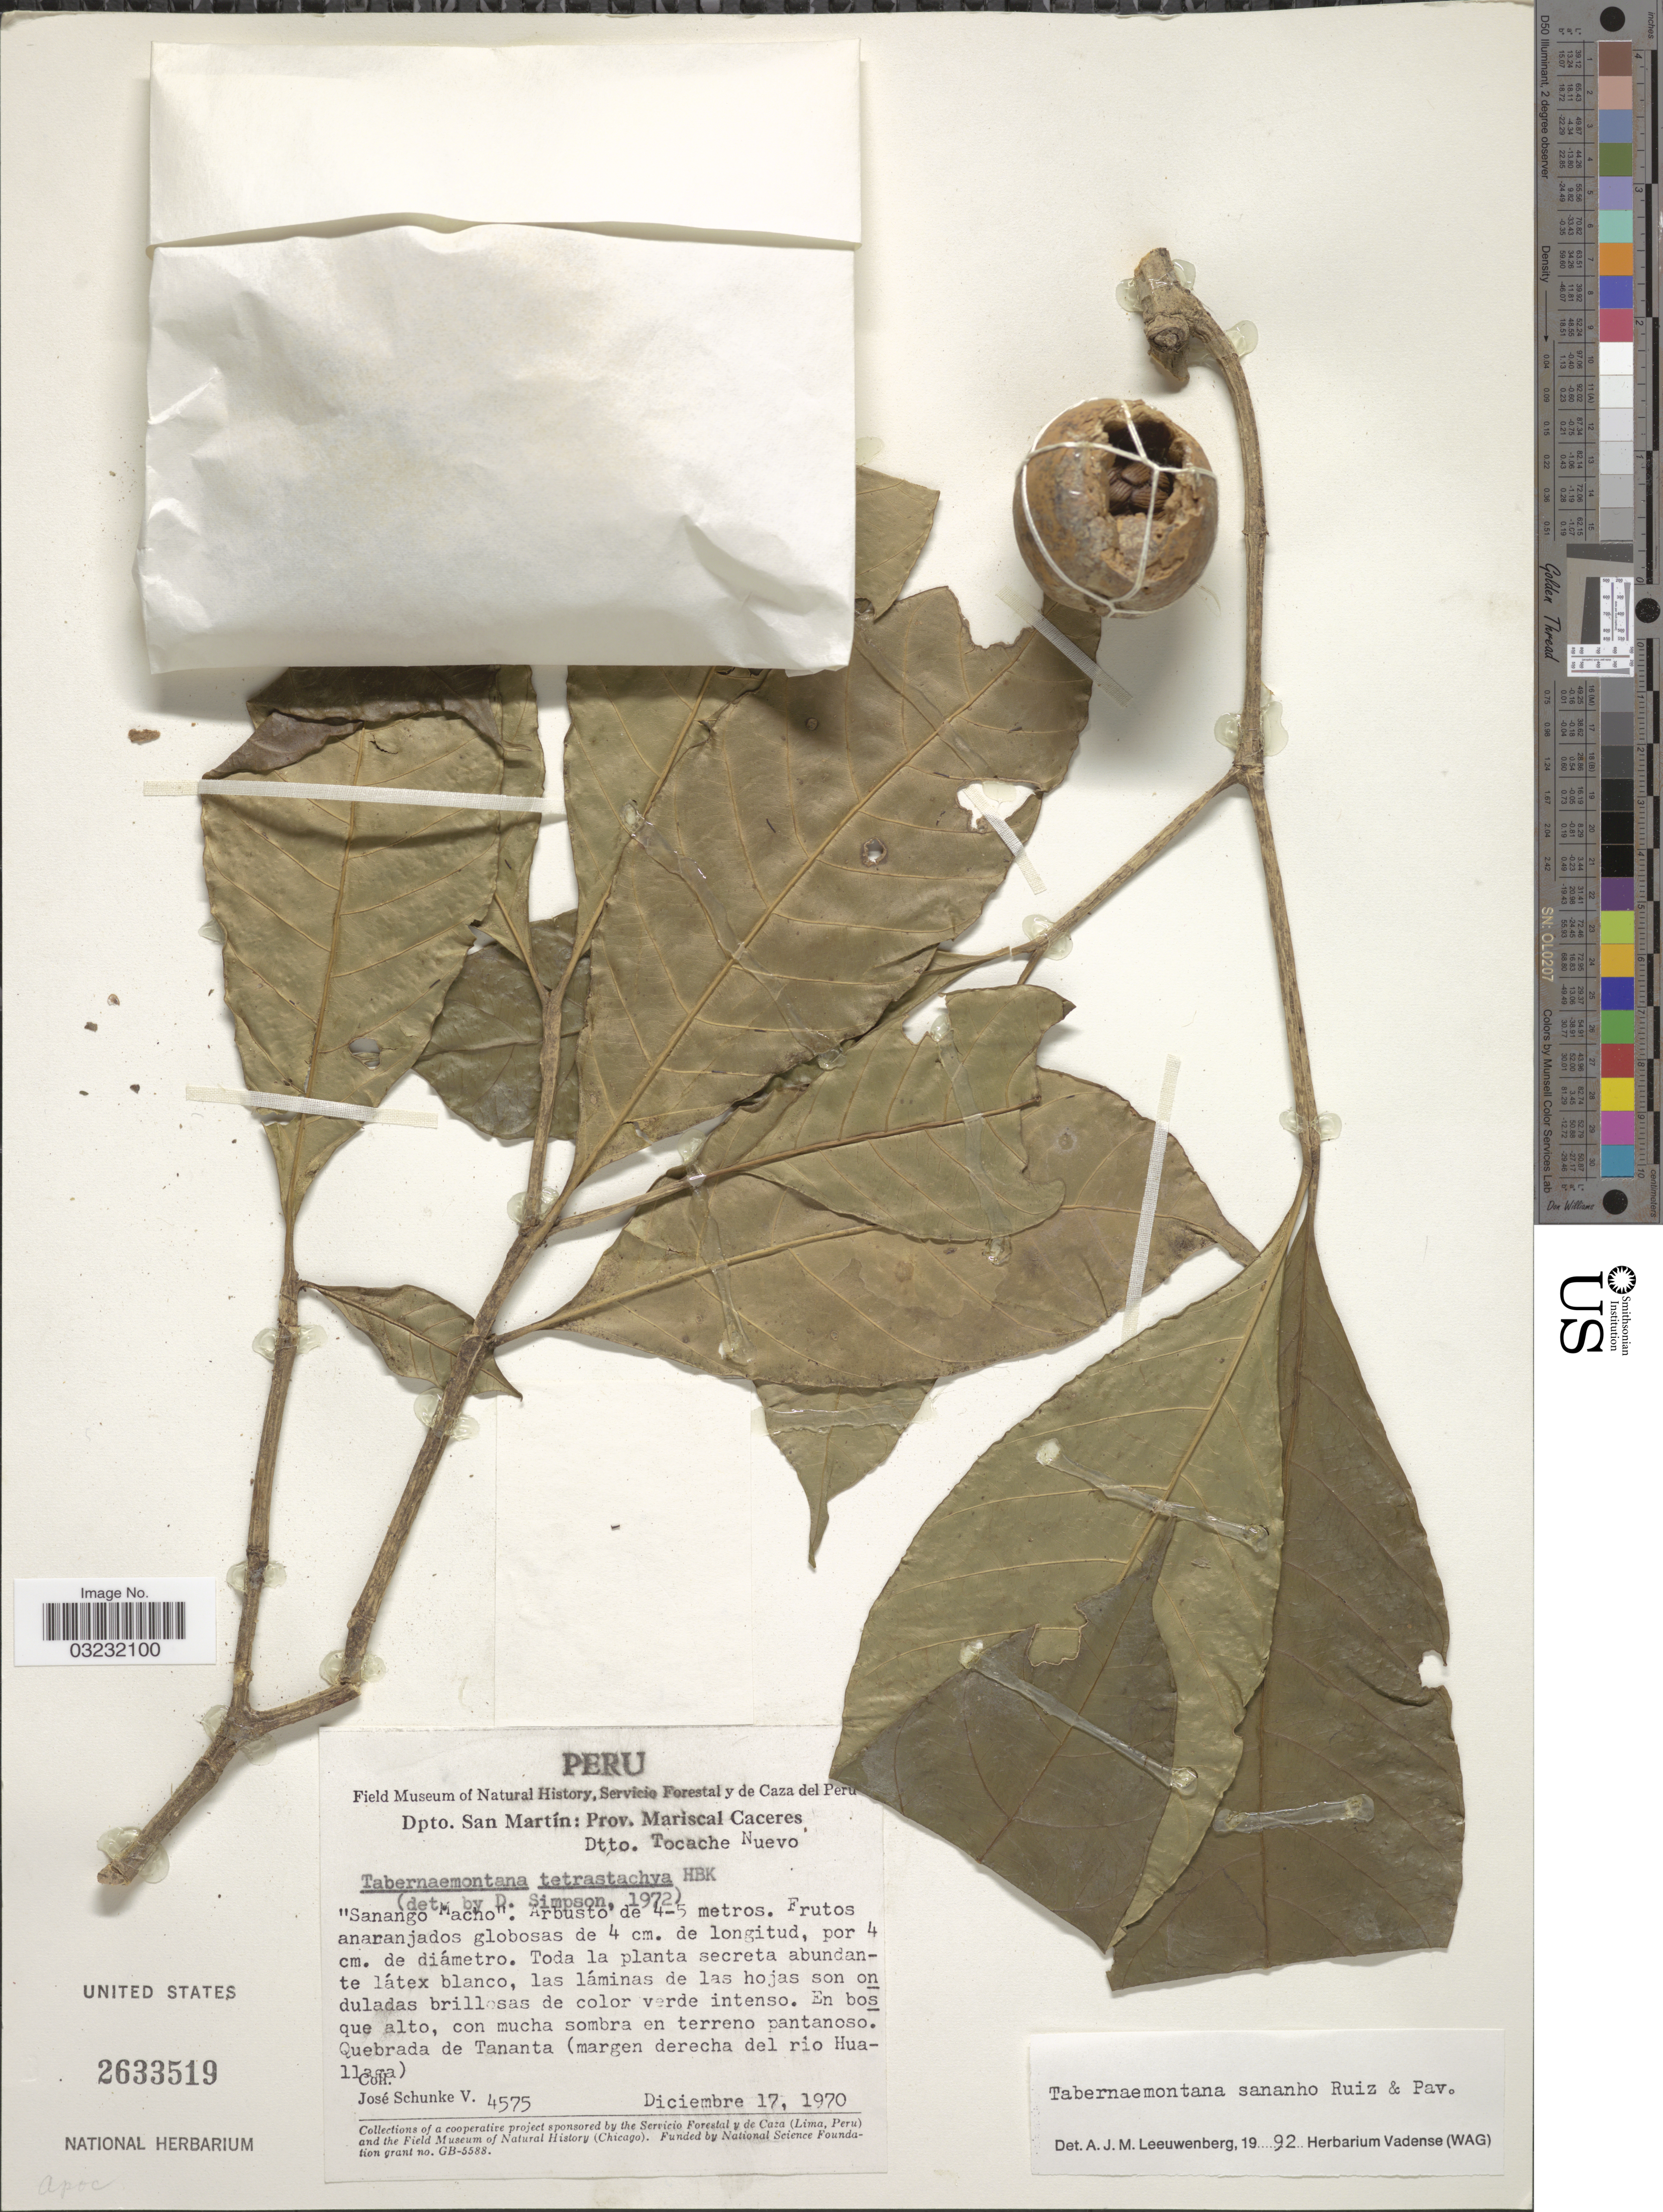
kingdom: Plantae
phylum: Tracheophyta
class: Magnoliopsida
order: Gentianales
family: Apocynaceae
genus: Tabernaemontana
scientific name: Tabernaemontana sananho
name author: Ruiz & Pav.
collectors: J. Schunke Vigo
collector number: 4575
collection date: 1970-12-17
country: Peru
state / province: San Martín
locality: Dpto. San Martín: Prov. Mariscal Caceres. Dtto. Tocache Nuevo. Quebrada de Tananta (margen derecha del rio Huallaga).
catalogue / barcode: US 2633519